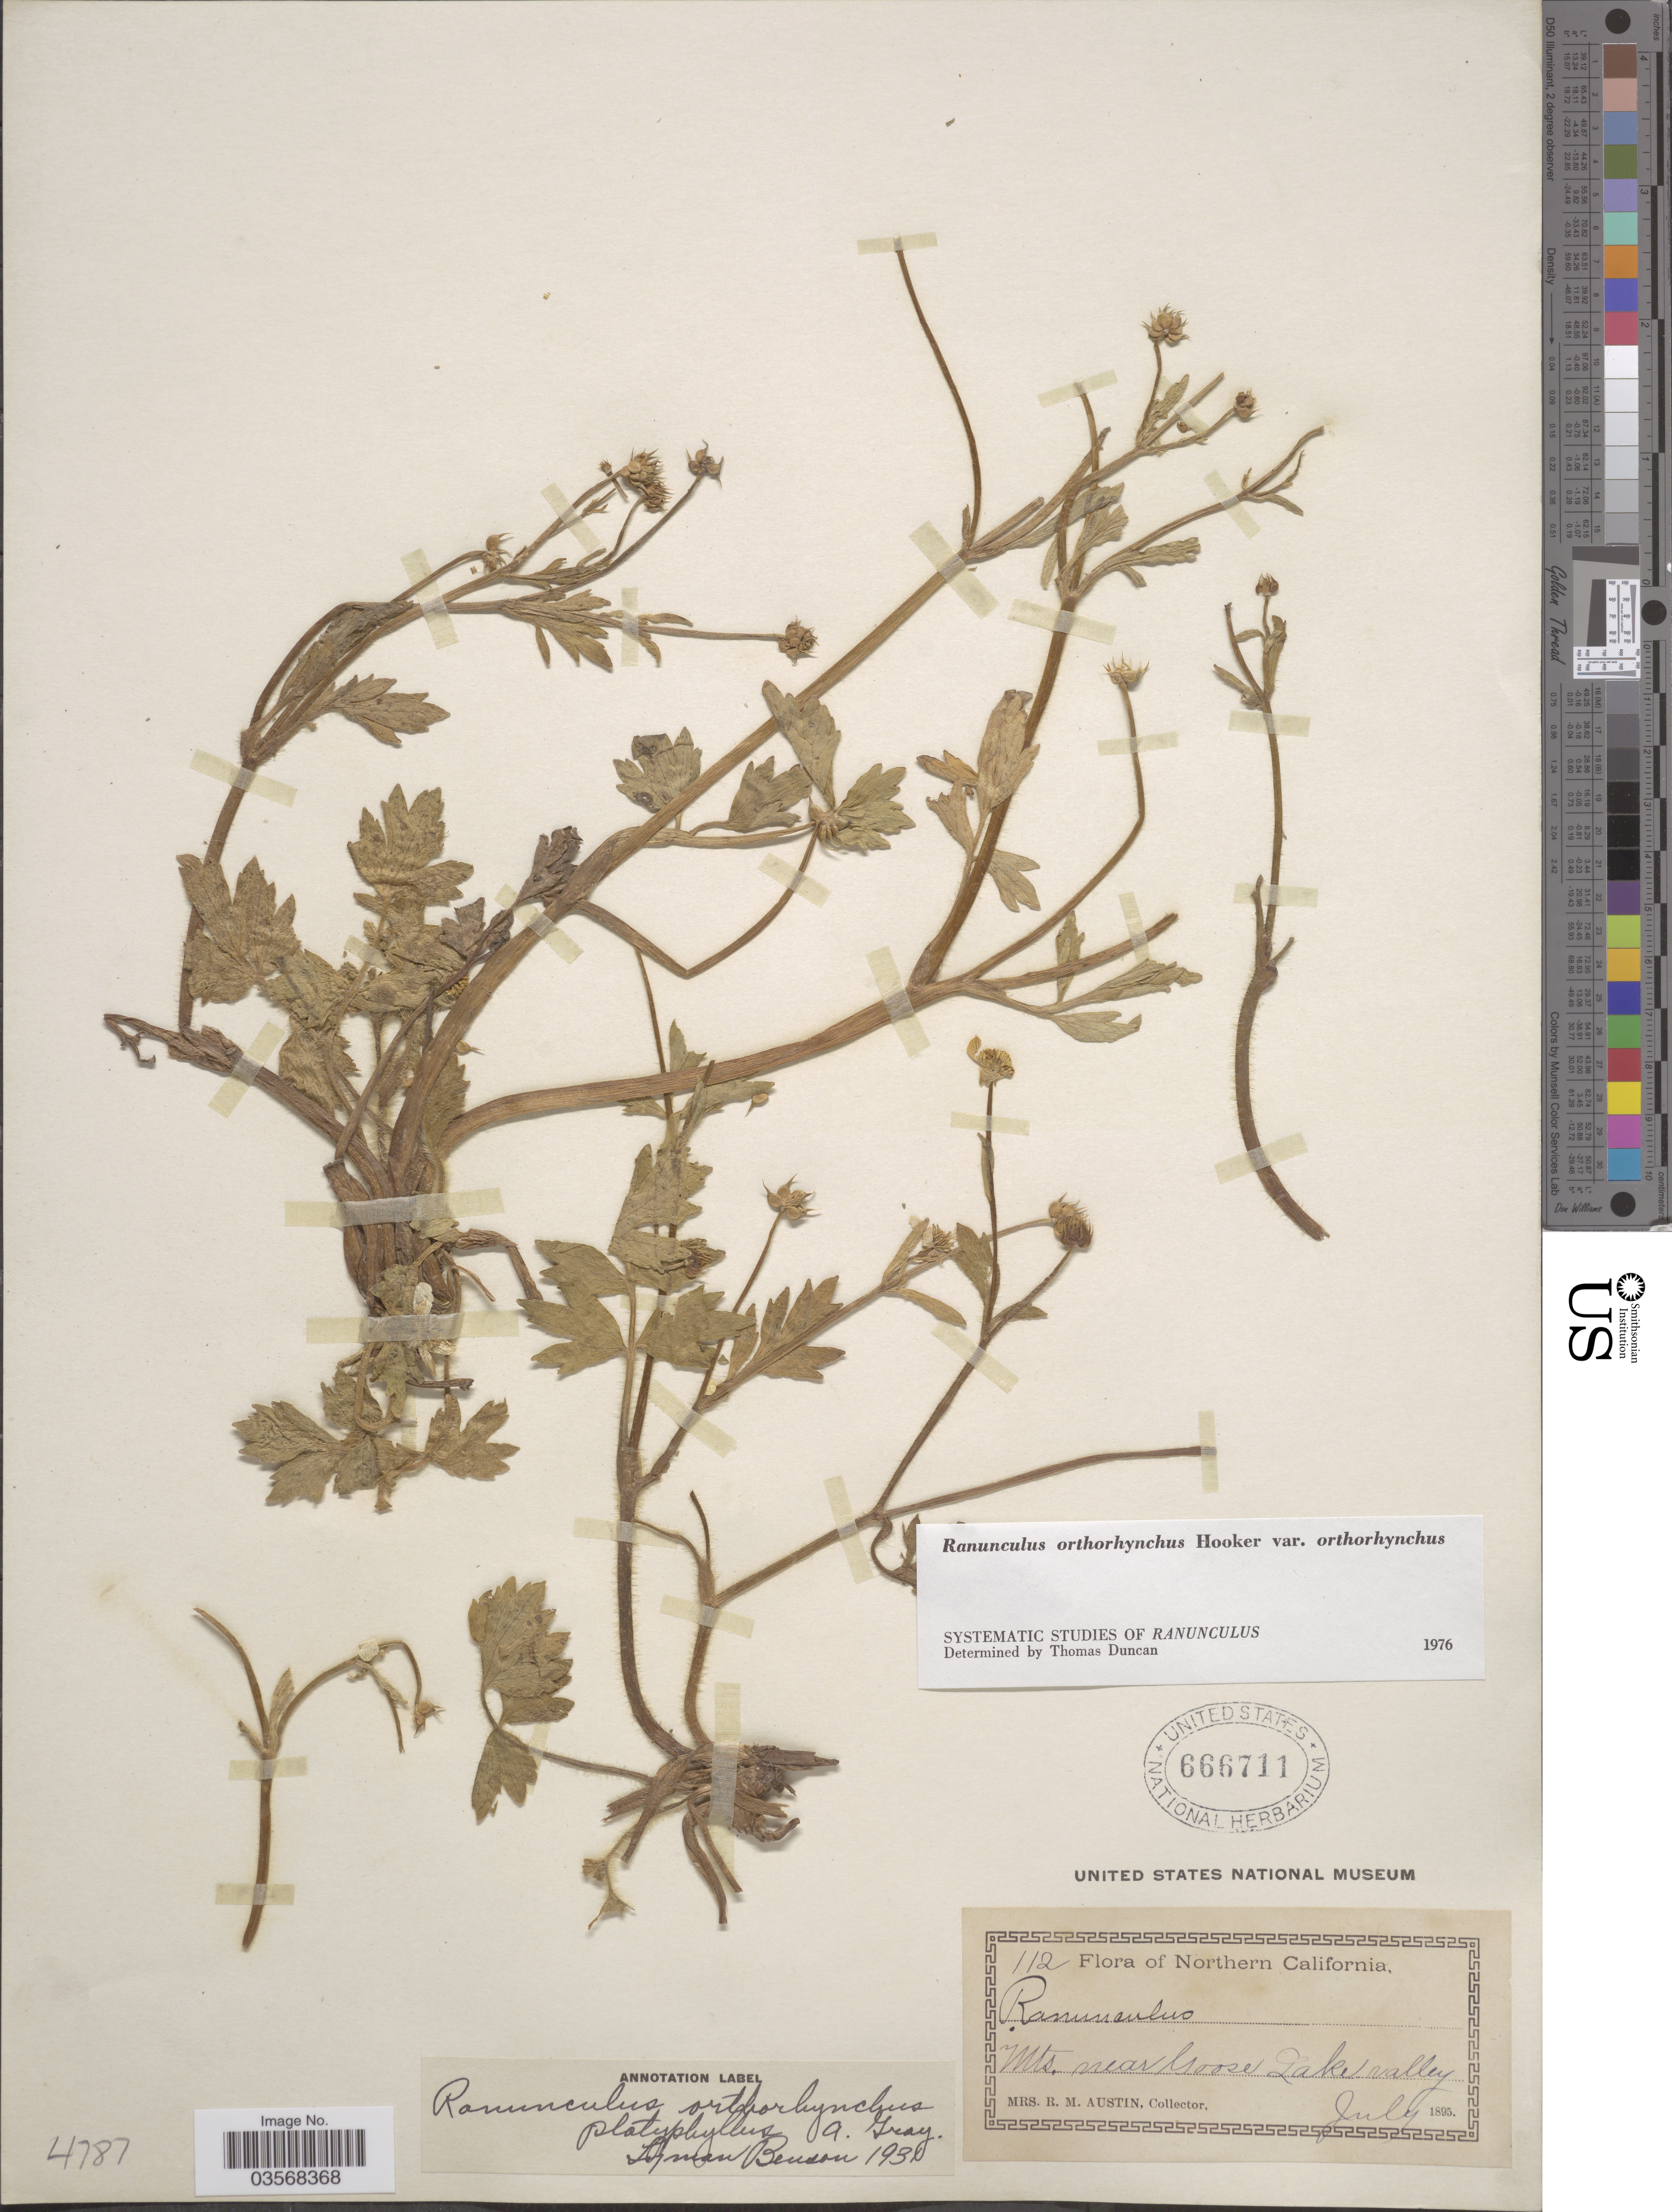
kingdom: Plantae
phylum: Tracheophyta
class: Magnoliopsida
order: Ranunculales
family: Ranunculaceae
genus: Ranunculus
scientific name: Ranunculus orthorhynchus var. orthorhynchus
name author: Hook.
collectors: R. Austin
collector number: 112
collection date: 1895-07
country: United States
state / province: California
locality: Northern California. Mts. near Goose Lake valley.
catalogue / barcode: US 666711